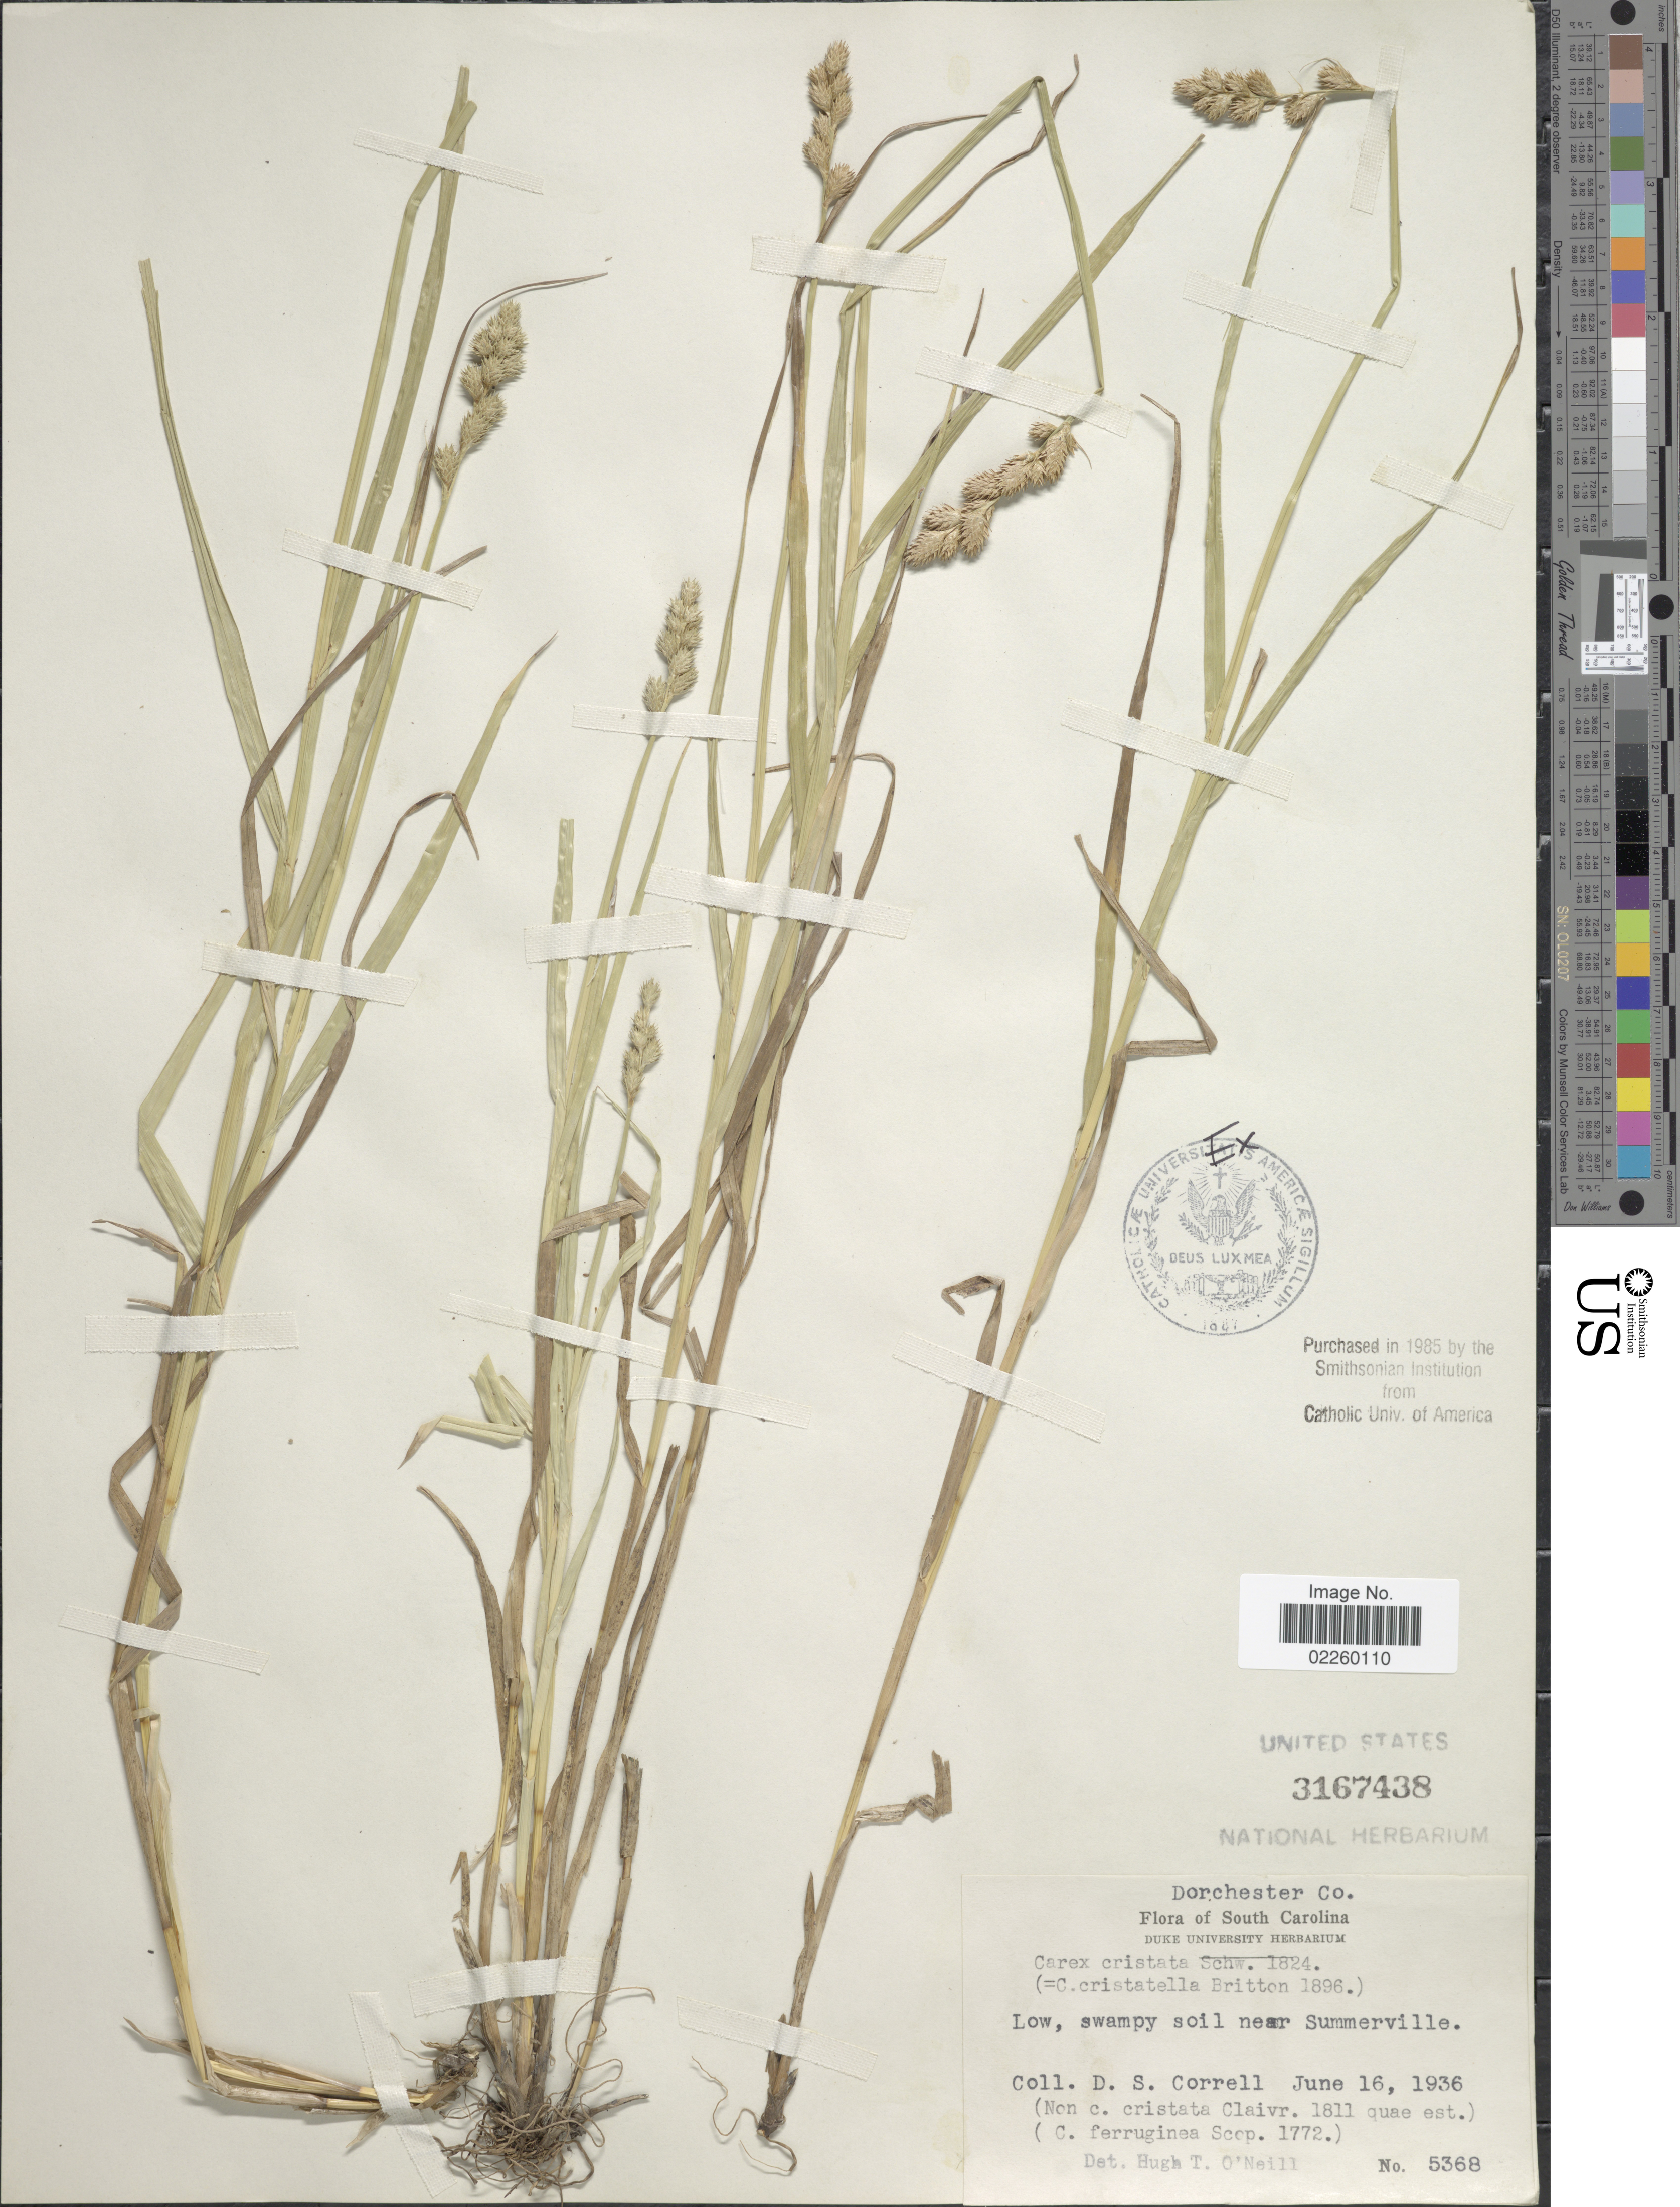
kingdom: Plantae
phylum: Tracheophyta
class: Liliopsida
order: Poales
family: Cyperaceae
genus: Carex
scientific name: Carex tribuloides var. sangamonensis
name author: Clokey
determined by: Rothrock, P. E.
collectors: D. S. Correll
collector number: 5368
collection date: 1936-06-16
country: United States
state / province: South Carolina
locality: Dorchester Co. near Summerville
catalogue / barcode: US 3167438